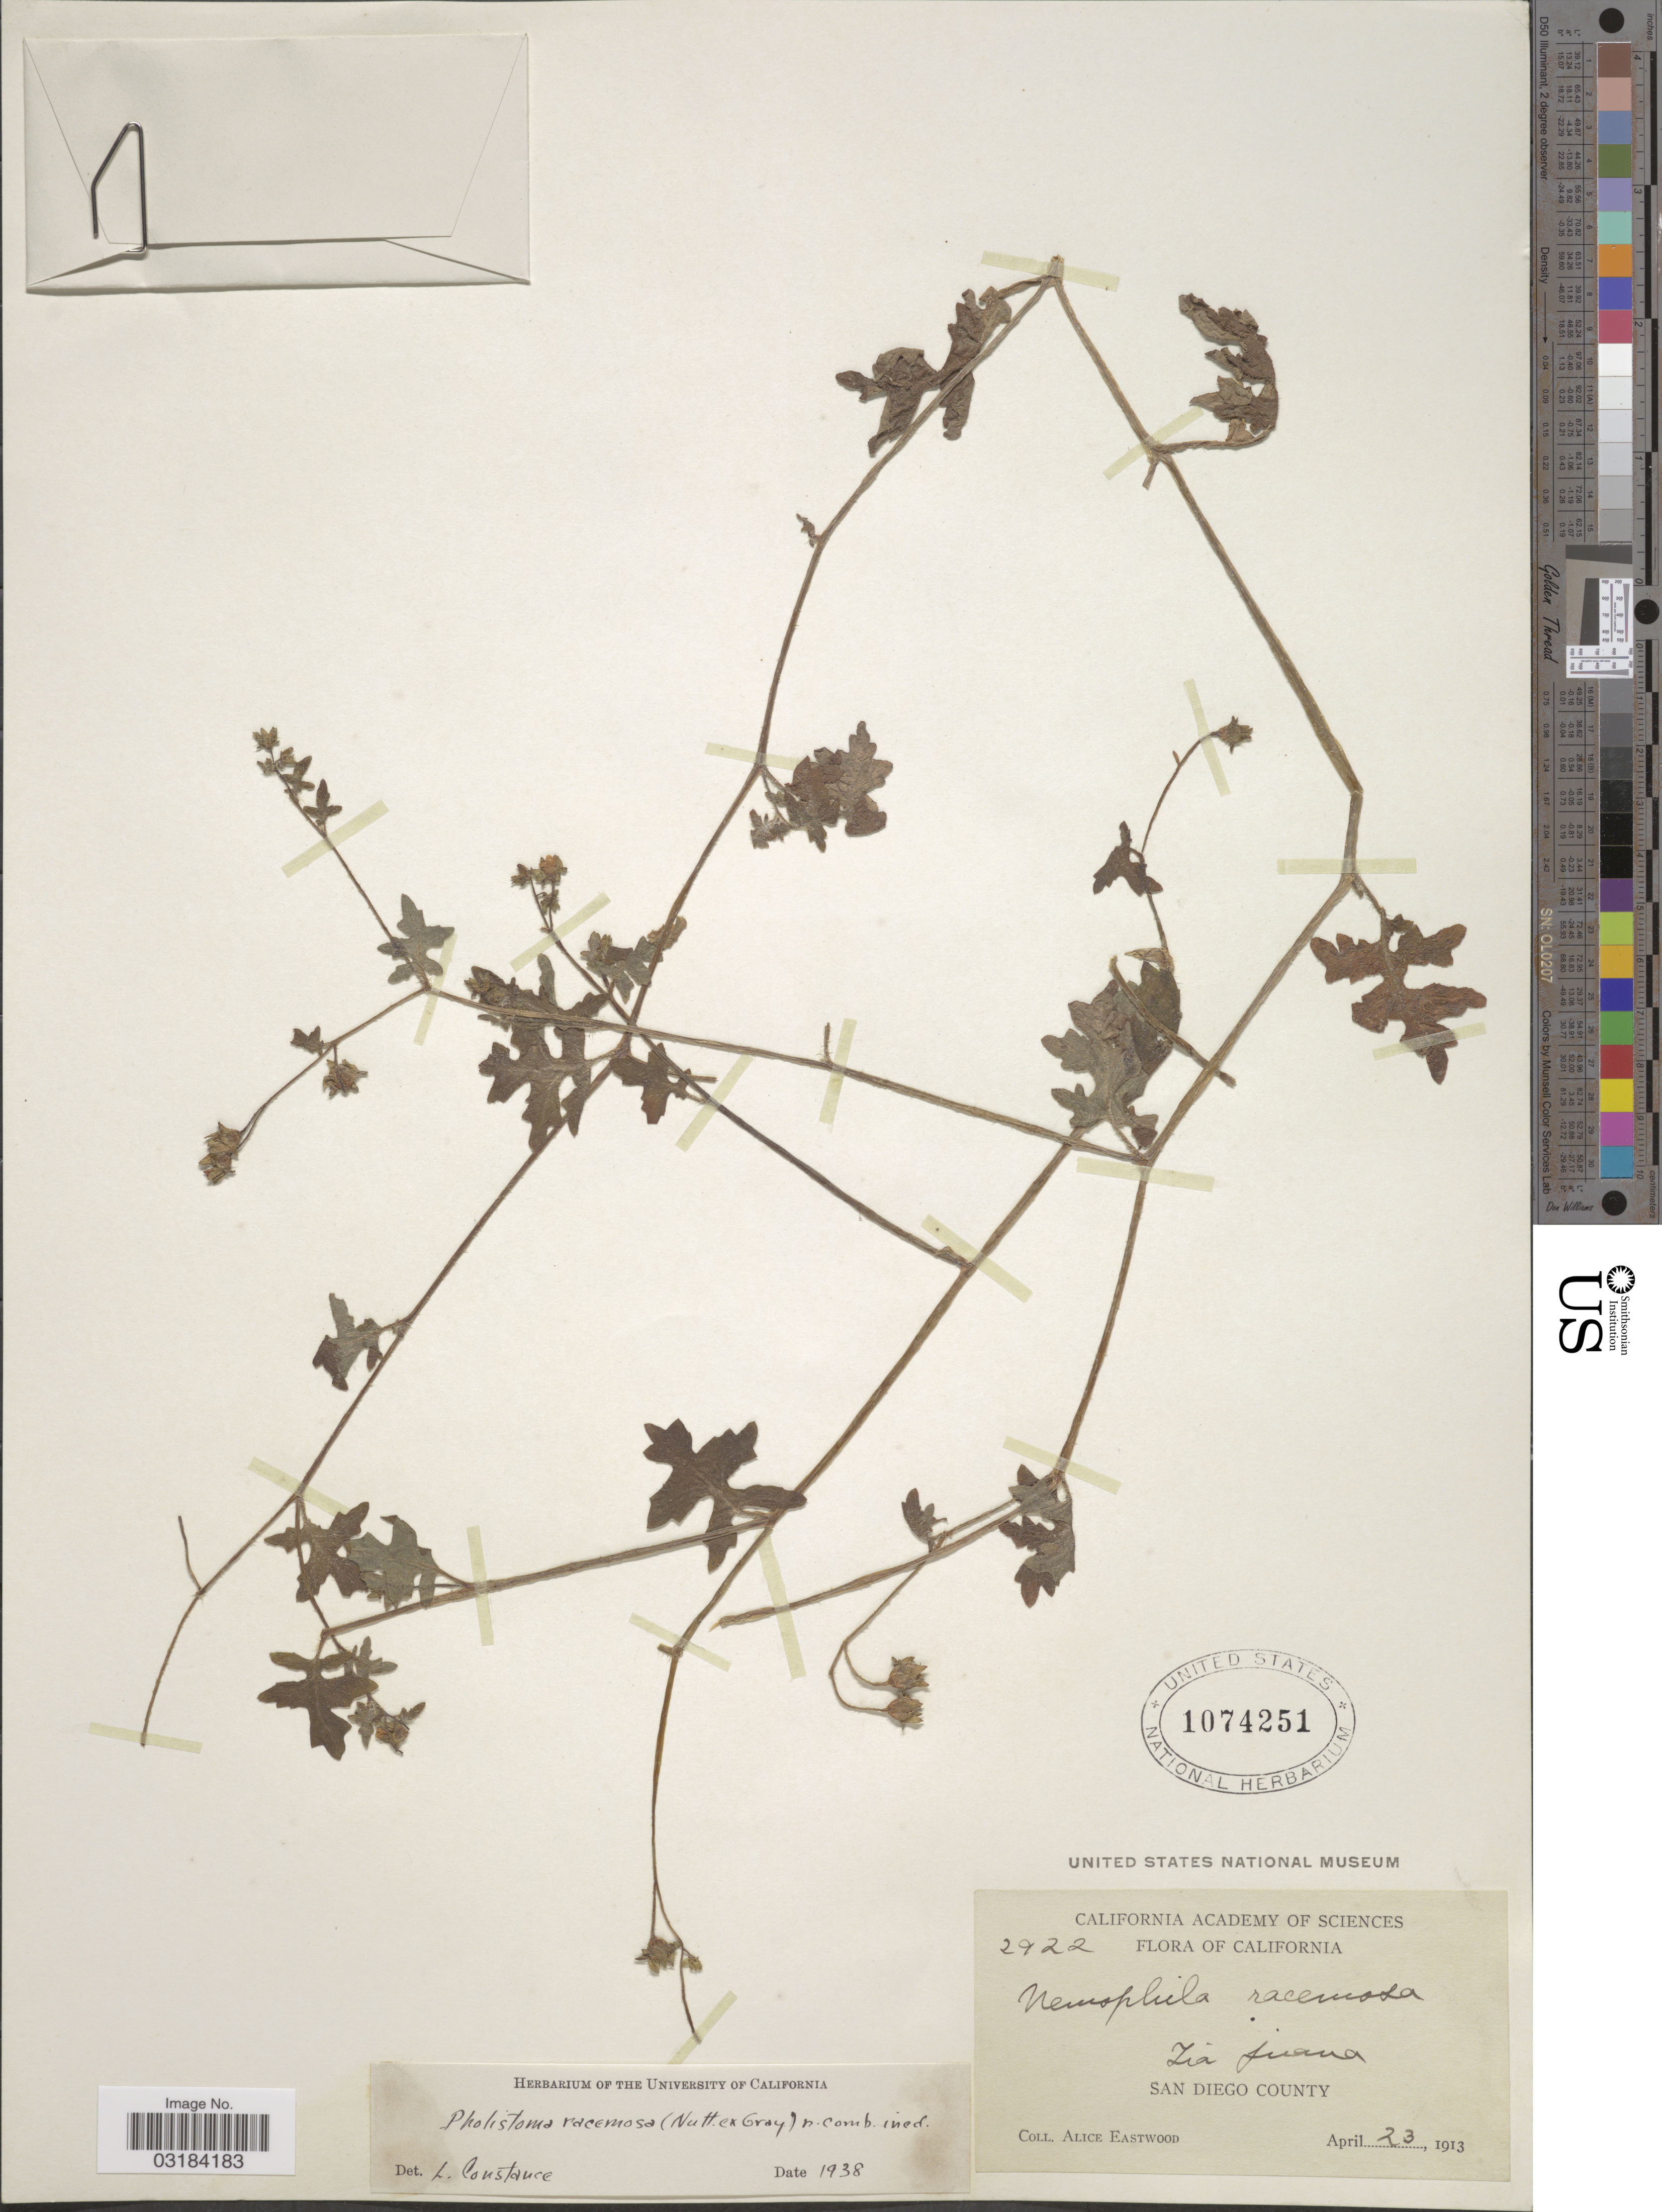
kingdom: Plantae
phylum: Tracheophyta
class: Magnoliopsida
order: Boraginales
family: Hydrophyllaceae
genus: Pholistoma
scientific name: Pholistoma racemosum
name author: (Nutt. ex A. Gray) Constance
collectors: A. Eastwood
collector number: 2922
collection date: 1913-04-23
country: United States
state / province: California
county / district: San Diego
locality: Tia Juana, San Diego County.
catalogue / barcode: US 1074251